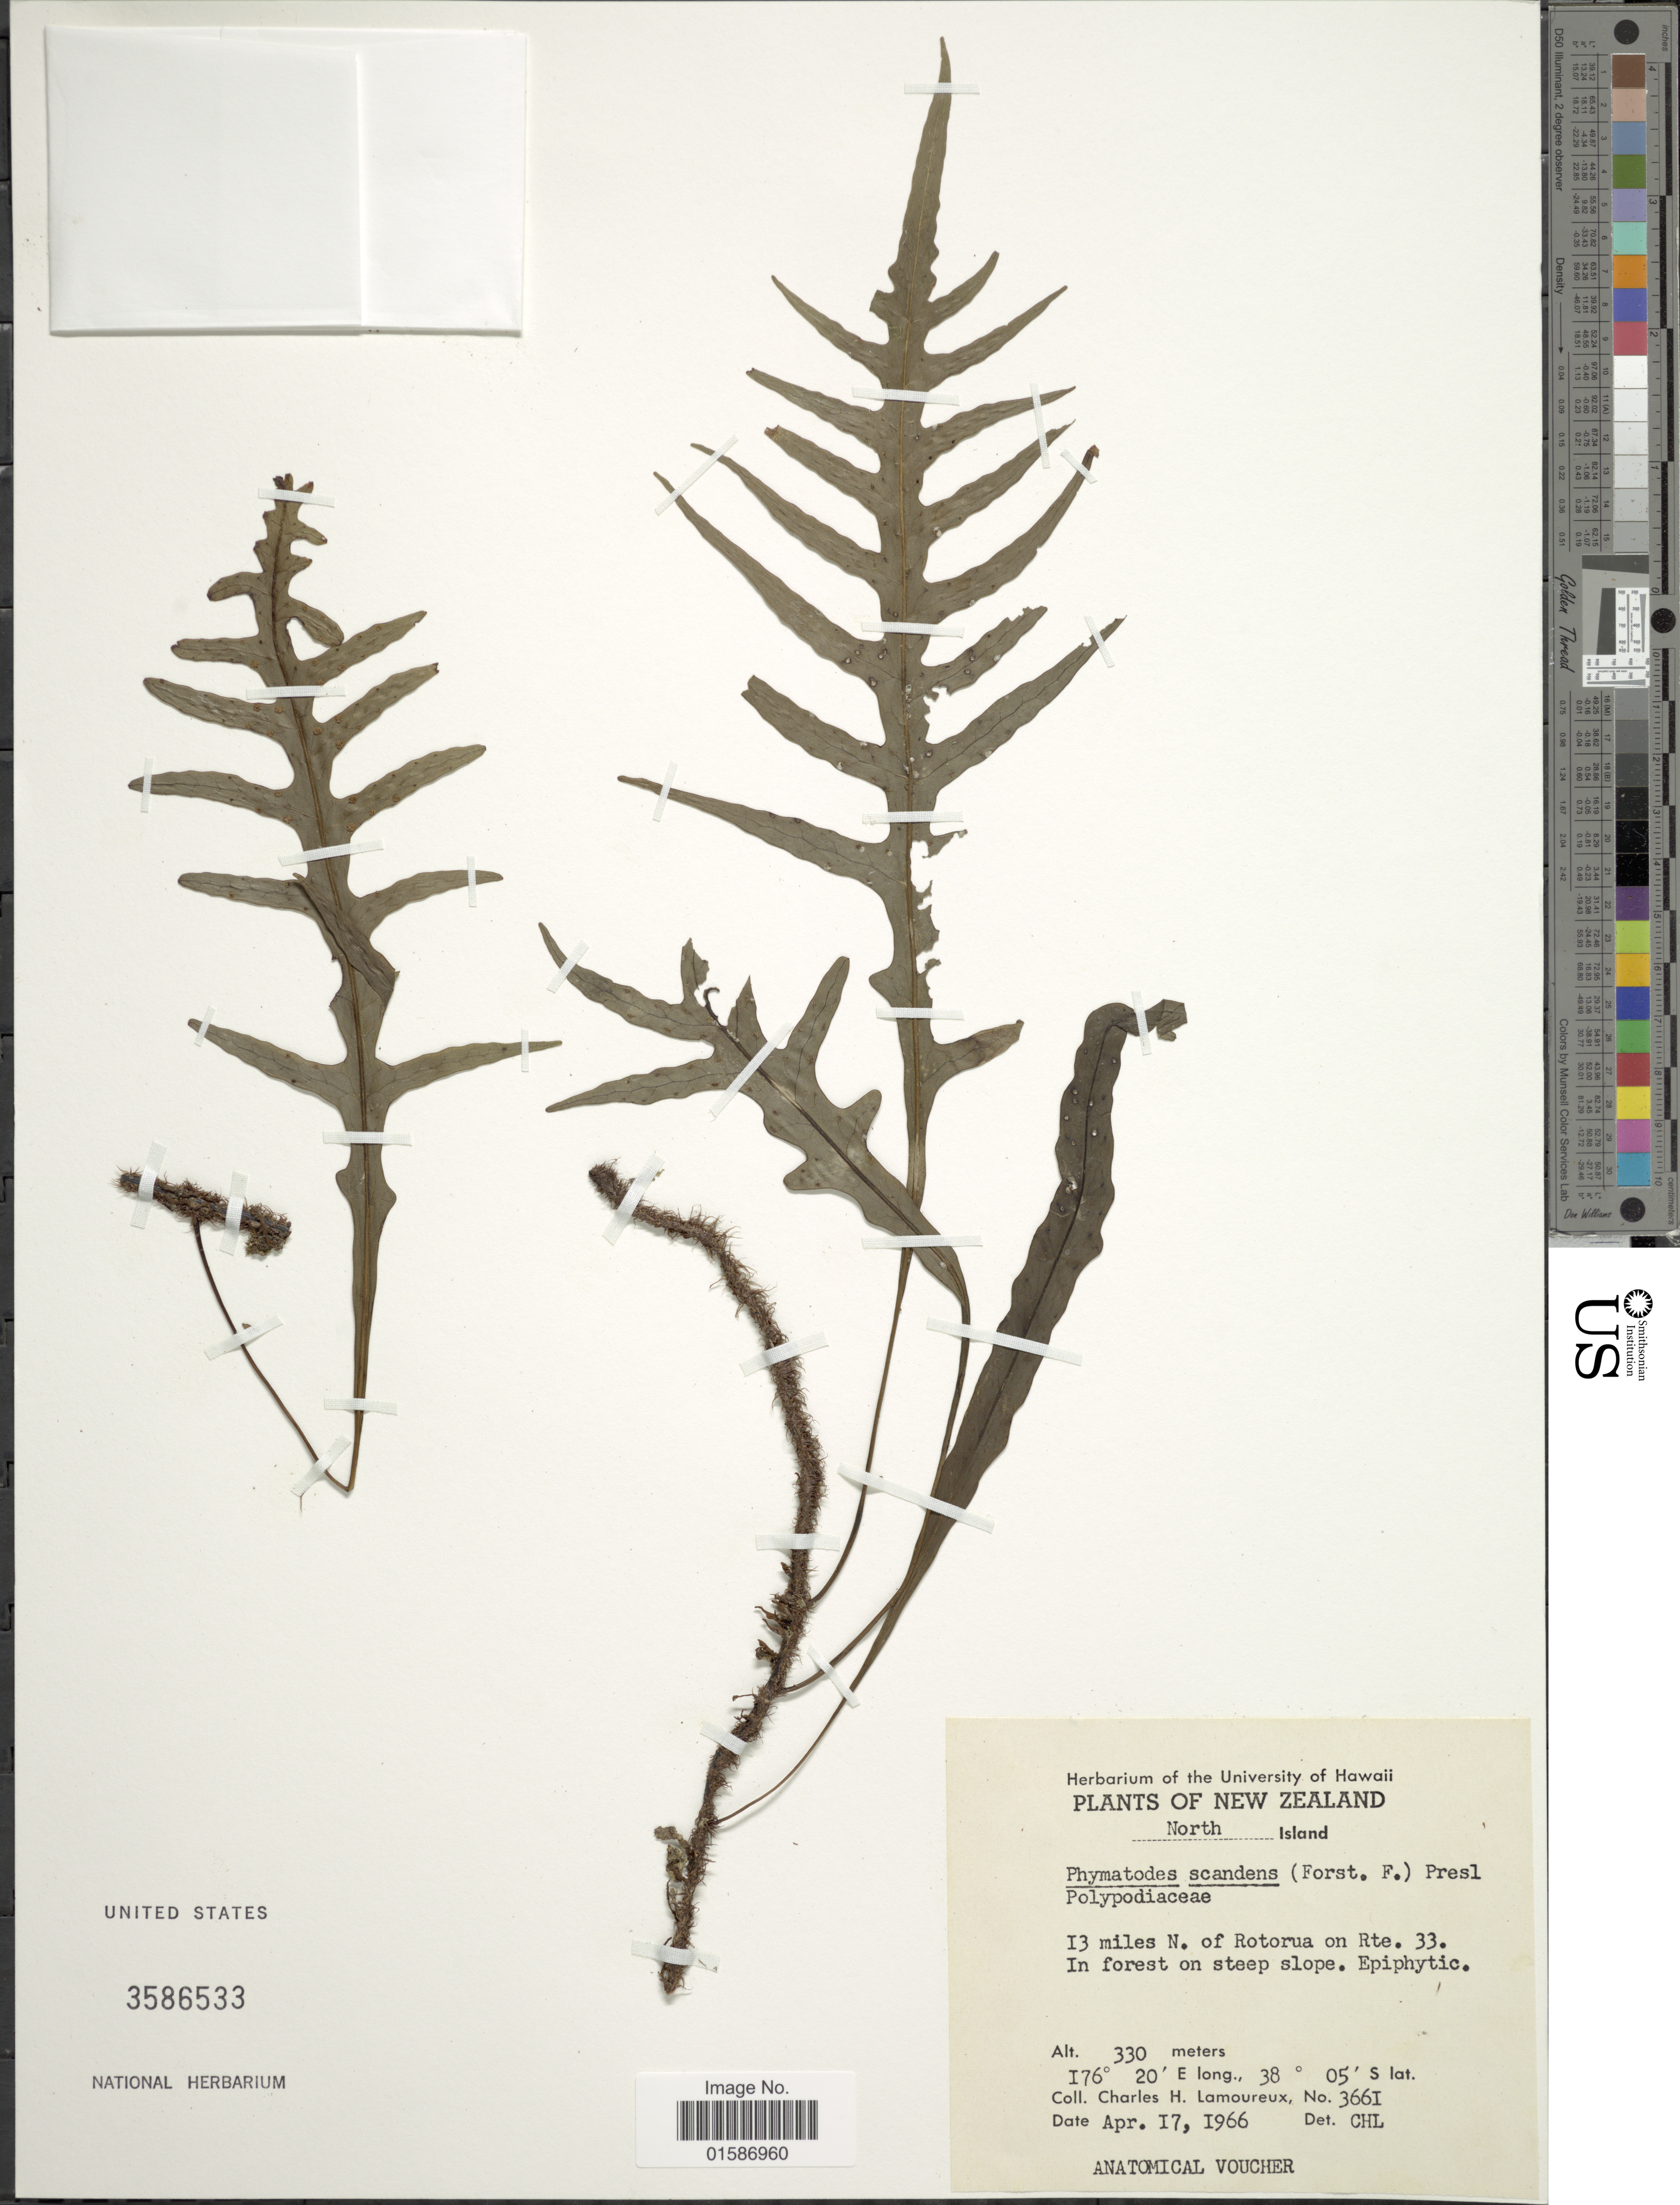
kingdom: Plantae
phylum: Tracheophyta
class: Polypodiopsida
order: Polypodiales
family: Polypodiaceae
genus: Microsorum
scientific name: Microsorum scandens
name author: Tindale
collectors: C. H. Lamoureux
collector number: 3661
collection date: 1966-04-17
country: New Zealand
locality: North Island, 13 miles N. of Rotorua on Rte. 33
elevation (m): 330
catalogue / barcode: US 3586533